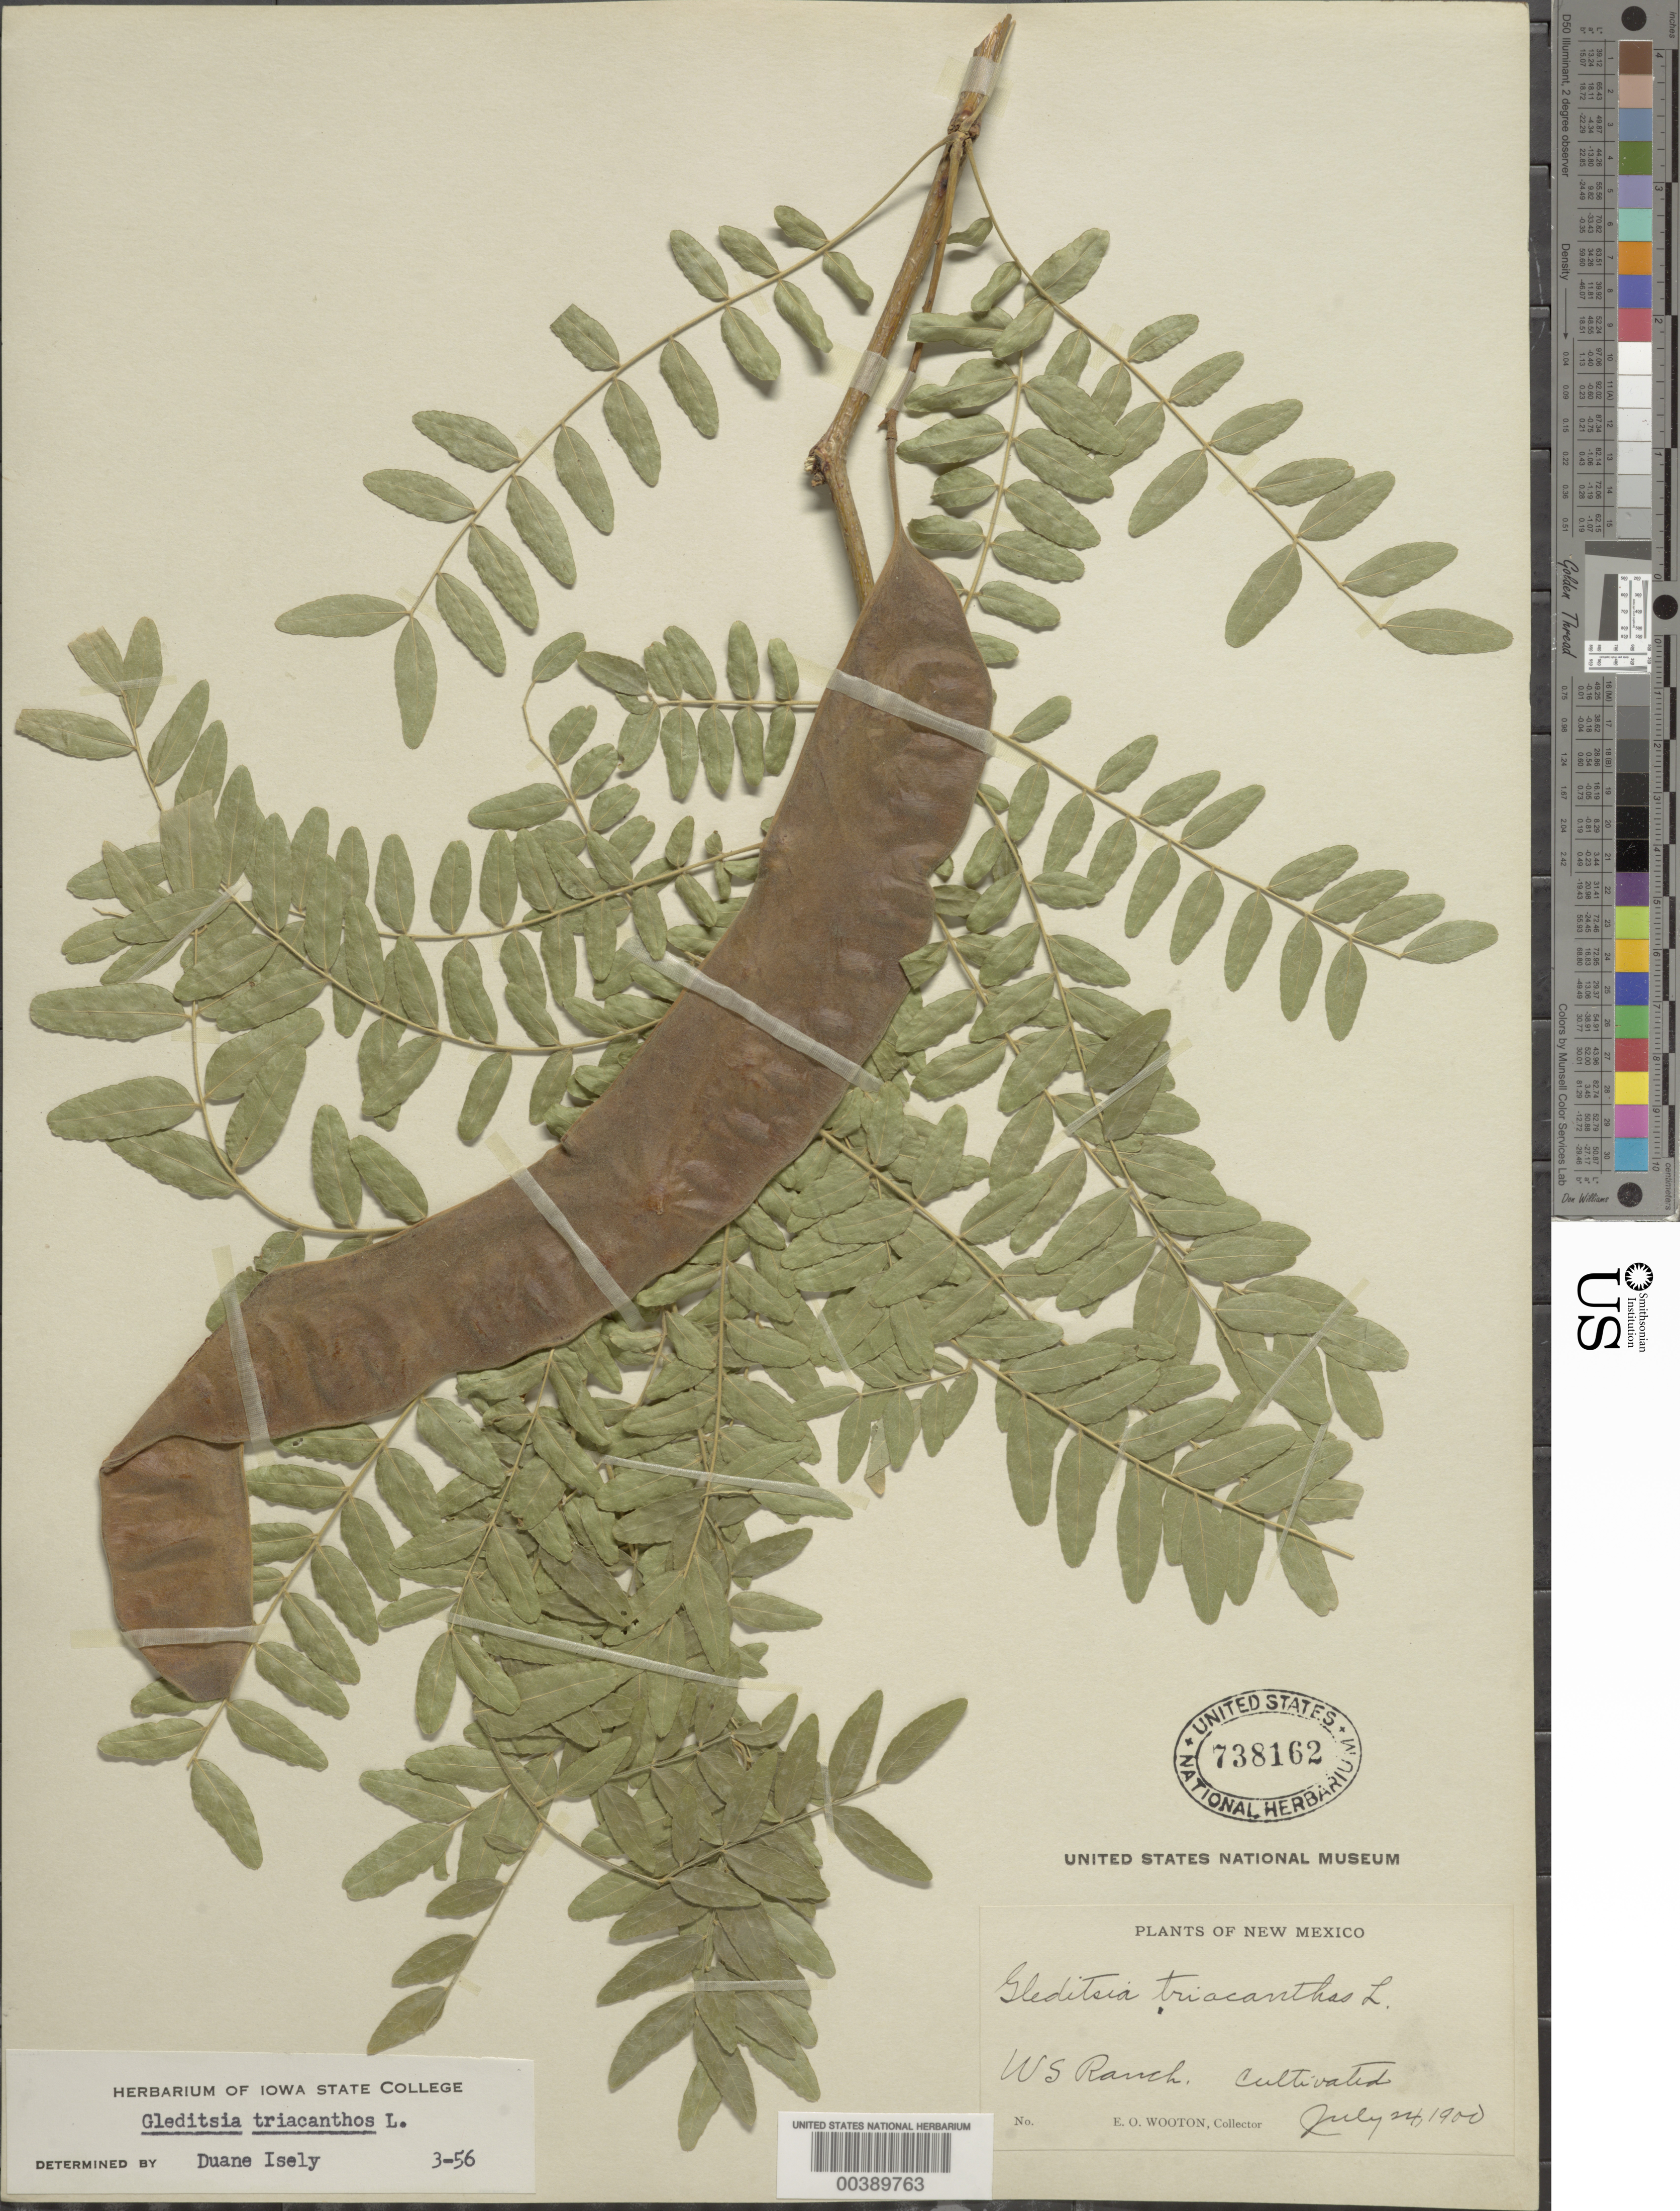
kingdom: Plantae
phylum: Tracheophyta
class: Magnoliopsida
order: Fabales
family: Fabaceae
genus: Gleditsia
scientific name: Gleditsia triacanthos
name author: L.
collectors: E. O. Wooton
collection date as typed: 24 Jul 1900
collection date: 1900-07-24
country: United States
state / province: New Mexico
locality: W s ranch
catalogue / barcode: US 738162